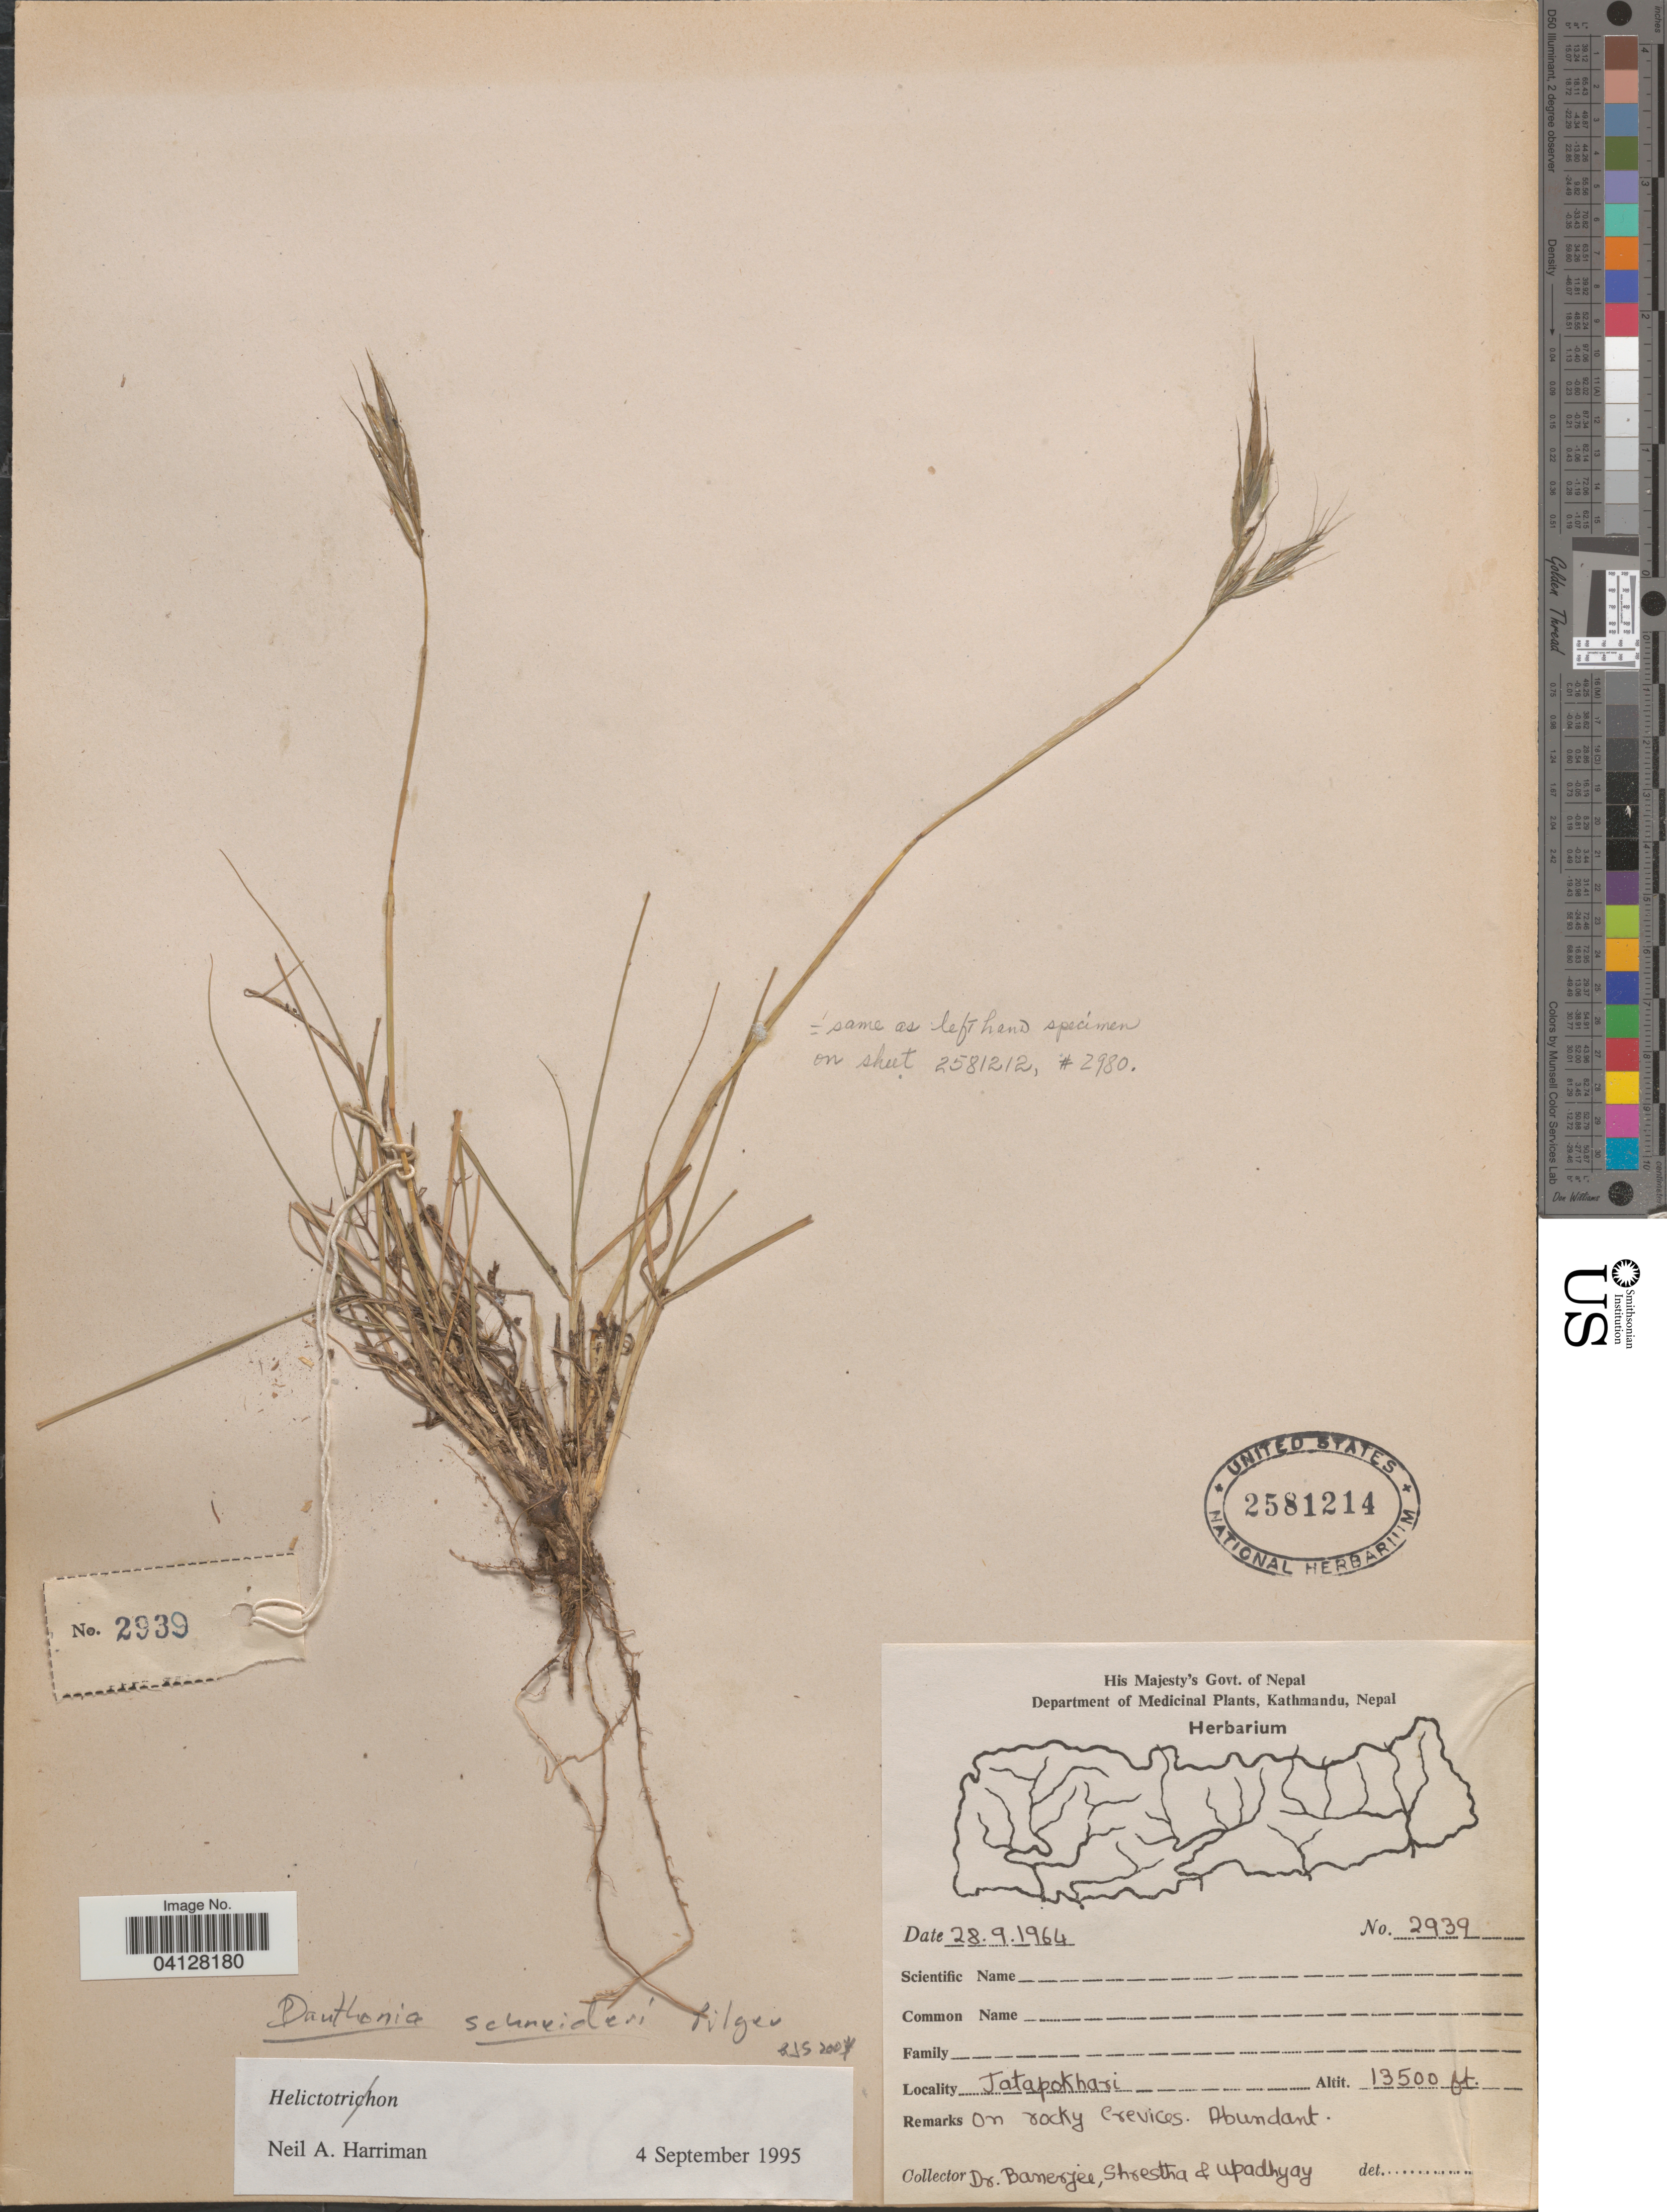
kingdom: Plantae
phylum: Tracheophyta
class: Liliopsida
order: Poales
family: Poaceae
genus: Danthonia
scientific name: Danthonia schneideri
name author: Pilg.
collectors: Banerjee, -. Shrestha & Upadhyay, --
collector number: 2939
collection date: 1964-09-28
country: Nepal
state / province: Madhyamanchal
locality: Jatapokhari.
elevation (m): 4115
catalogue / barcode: US 2581214